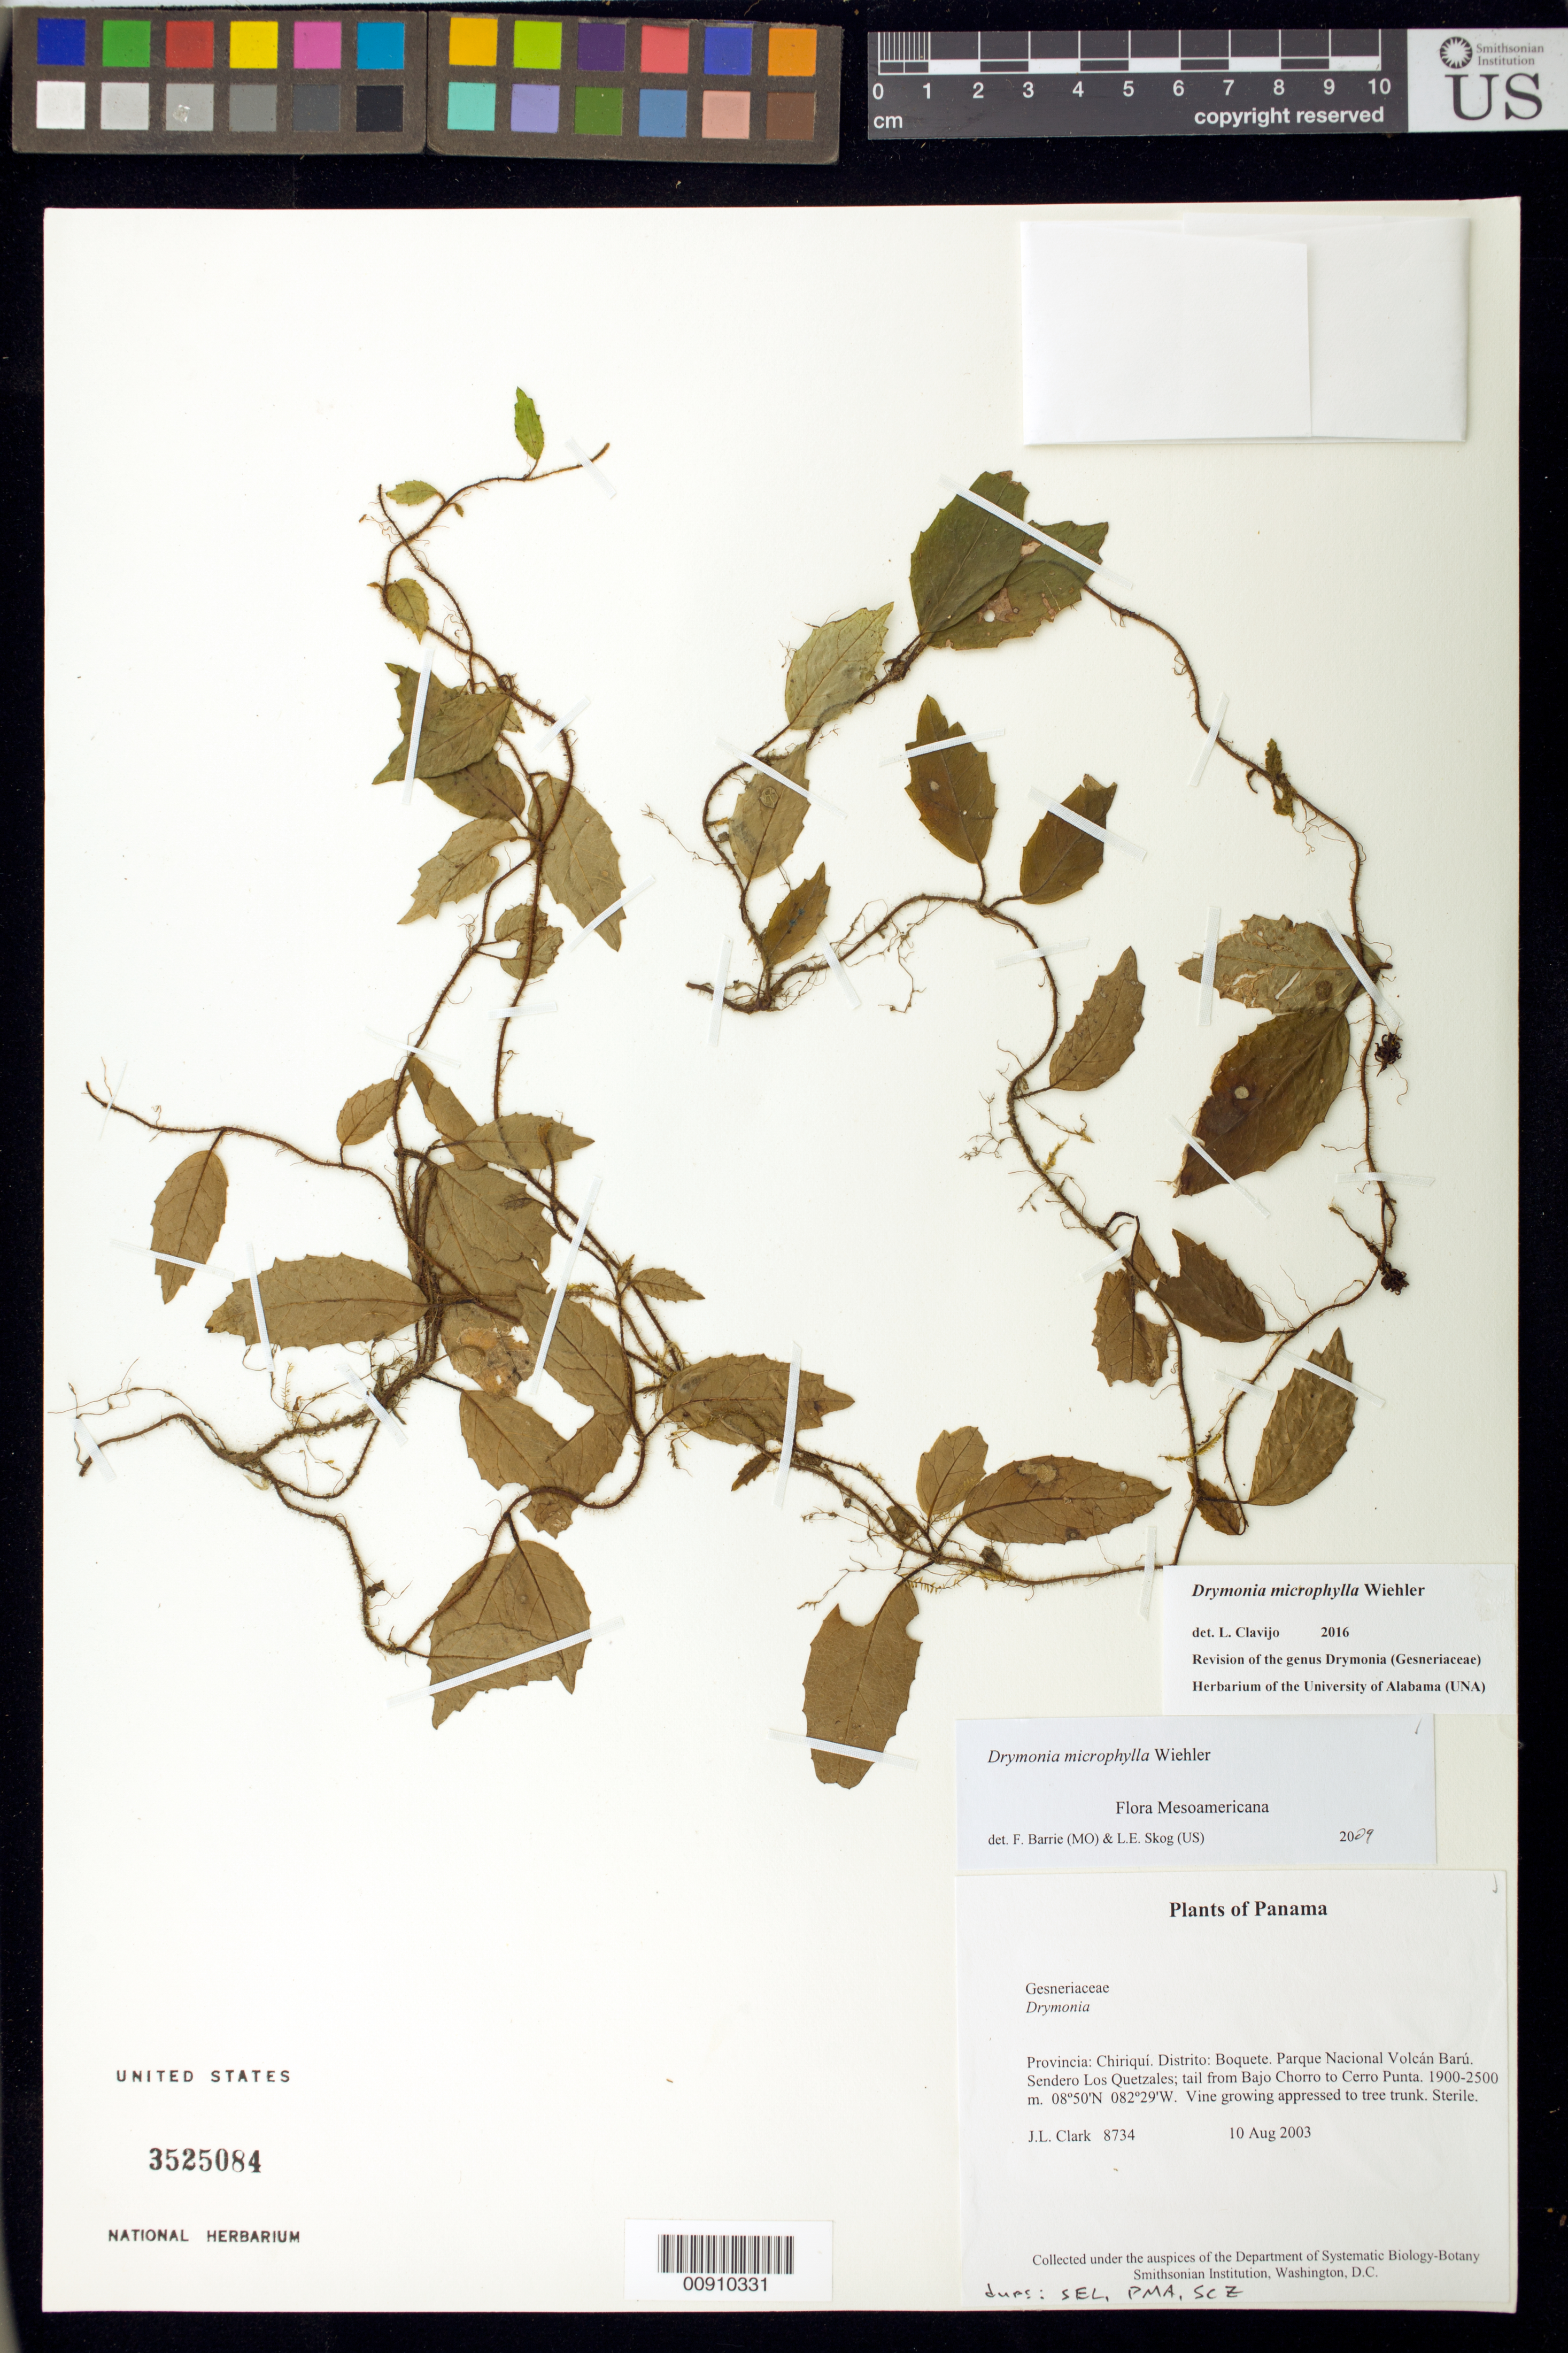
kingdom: Plantae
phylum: Tracheophyta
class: Magnoliopsida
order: Lamiales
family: Gesneriaceae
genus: Drymonia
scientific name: Drymonia microphylla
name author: Wiehler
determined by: Barrie, F. R.; Skog, Laurence E.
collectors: J. L. Clark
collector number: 8734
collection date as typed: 10 Aug 2003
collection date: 2003-08-10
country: Panama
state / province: Chiriquí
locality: Boquete. Parque Nacional Volcán Barú. Sendero Los Quetzales; tail from Bajo Chorro to Cerro Punta.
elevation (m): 1900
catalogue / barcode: US 3525084